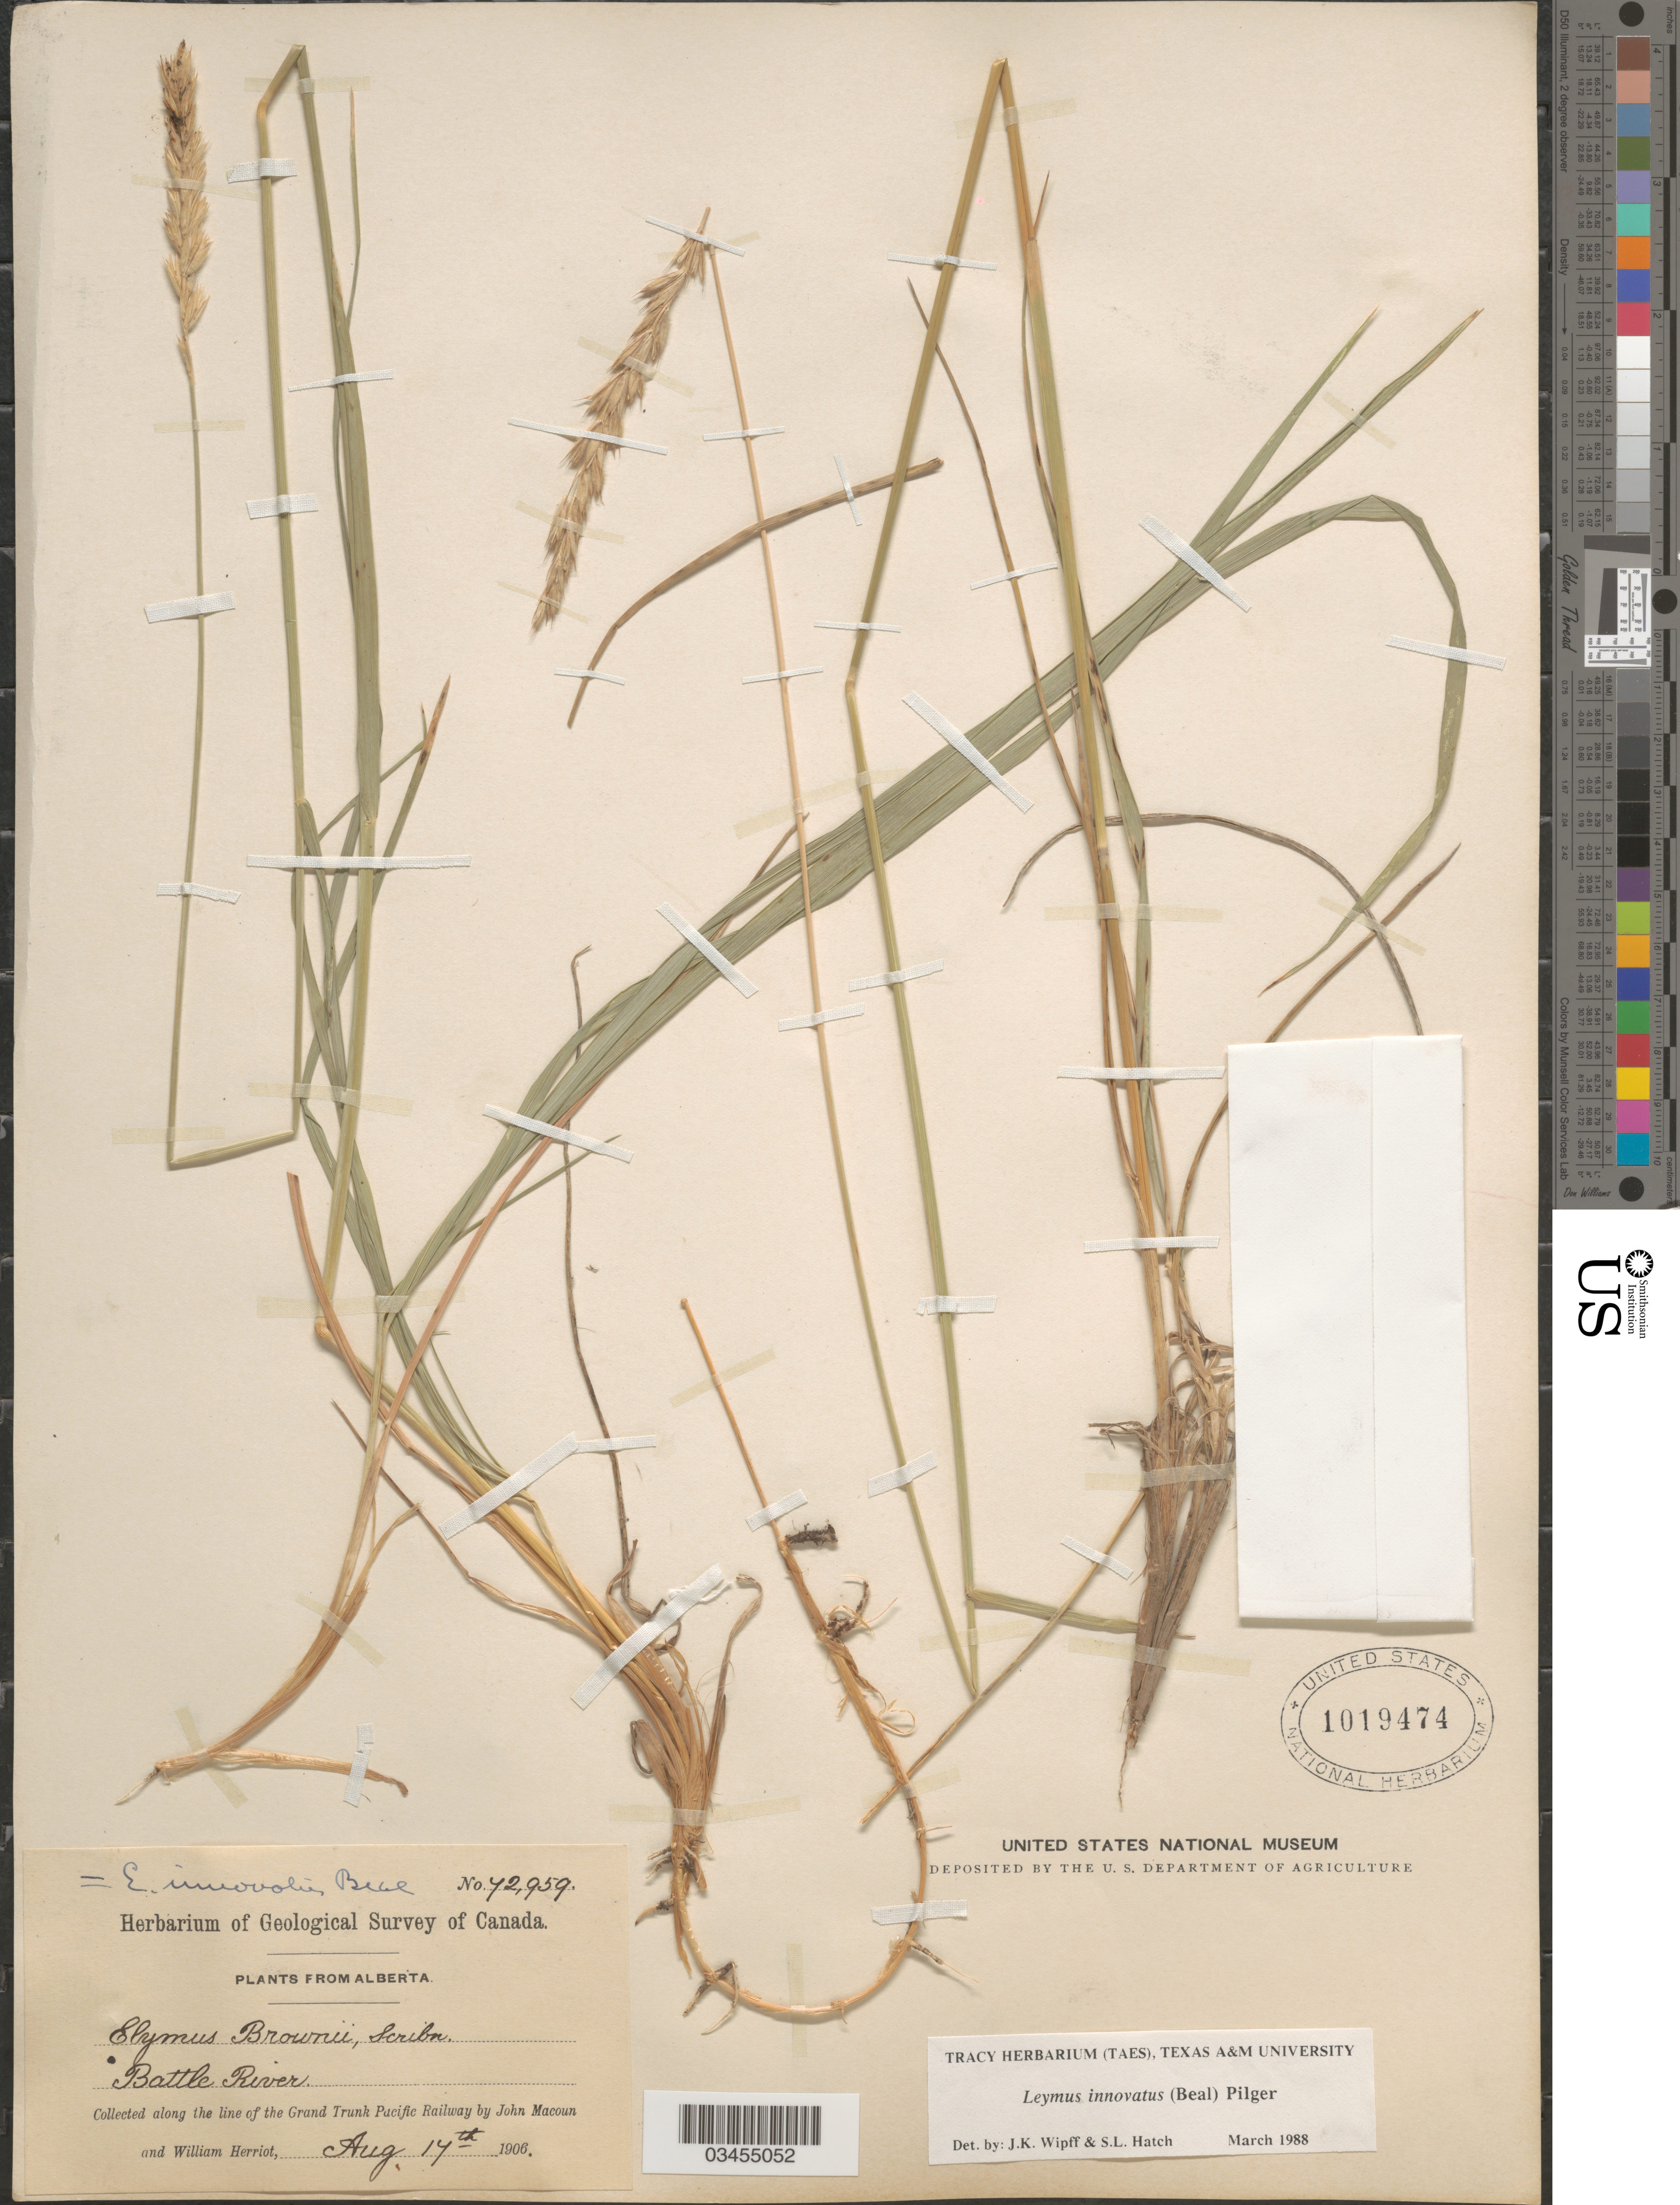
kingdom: Plantae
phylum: Tracheophyta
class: Liliopsida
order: Poales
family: Poaceae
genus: Leymus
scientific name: Leymus innovatus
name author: (W.J. Beal) Pilg.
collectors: J. Macoun & W. Herriot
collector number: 72959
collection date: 1906-08-17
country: Canada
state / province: Alberta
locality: Geological Survey of Canada. Battle River. Along the line of the Grand Trunk Pacific Railway.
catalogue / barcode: US 1019474